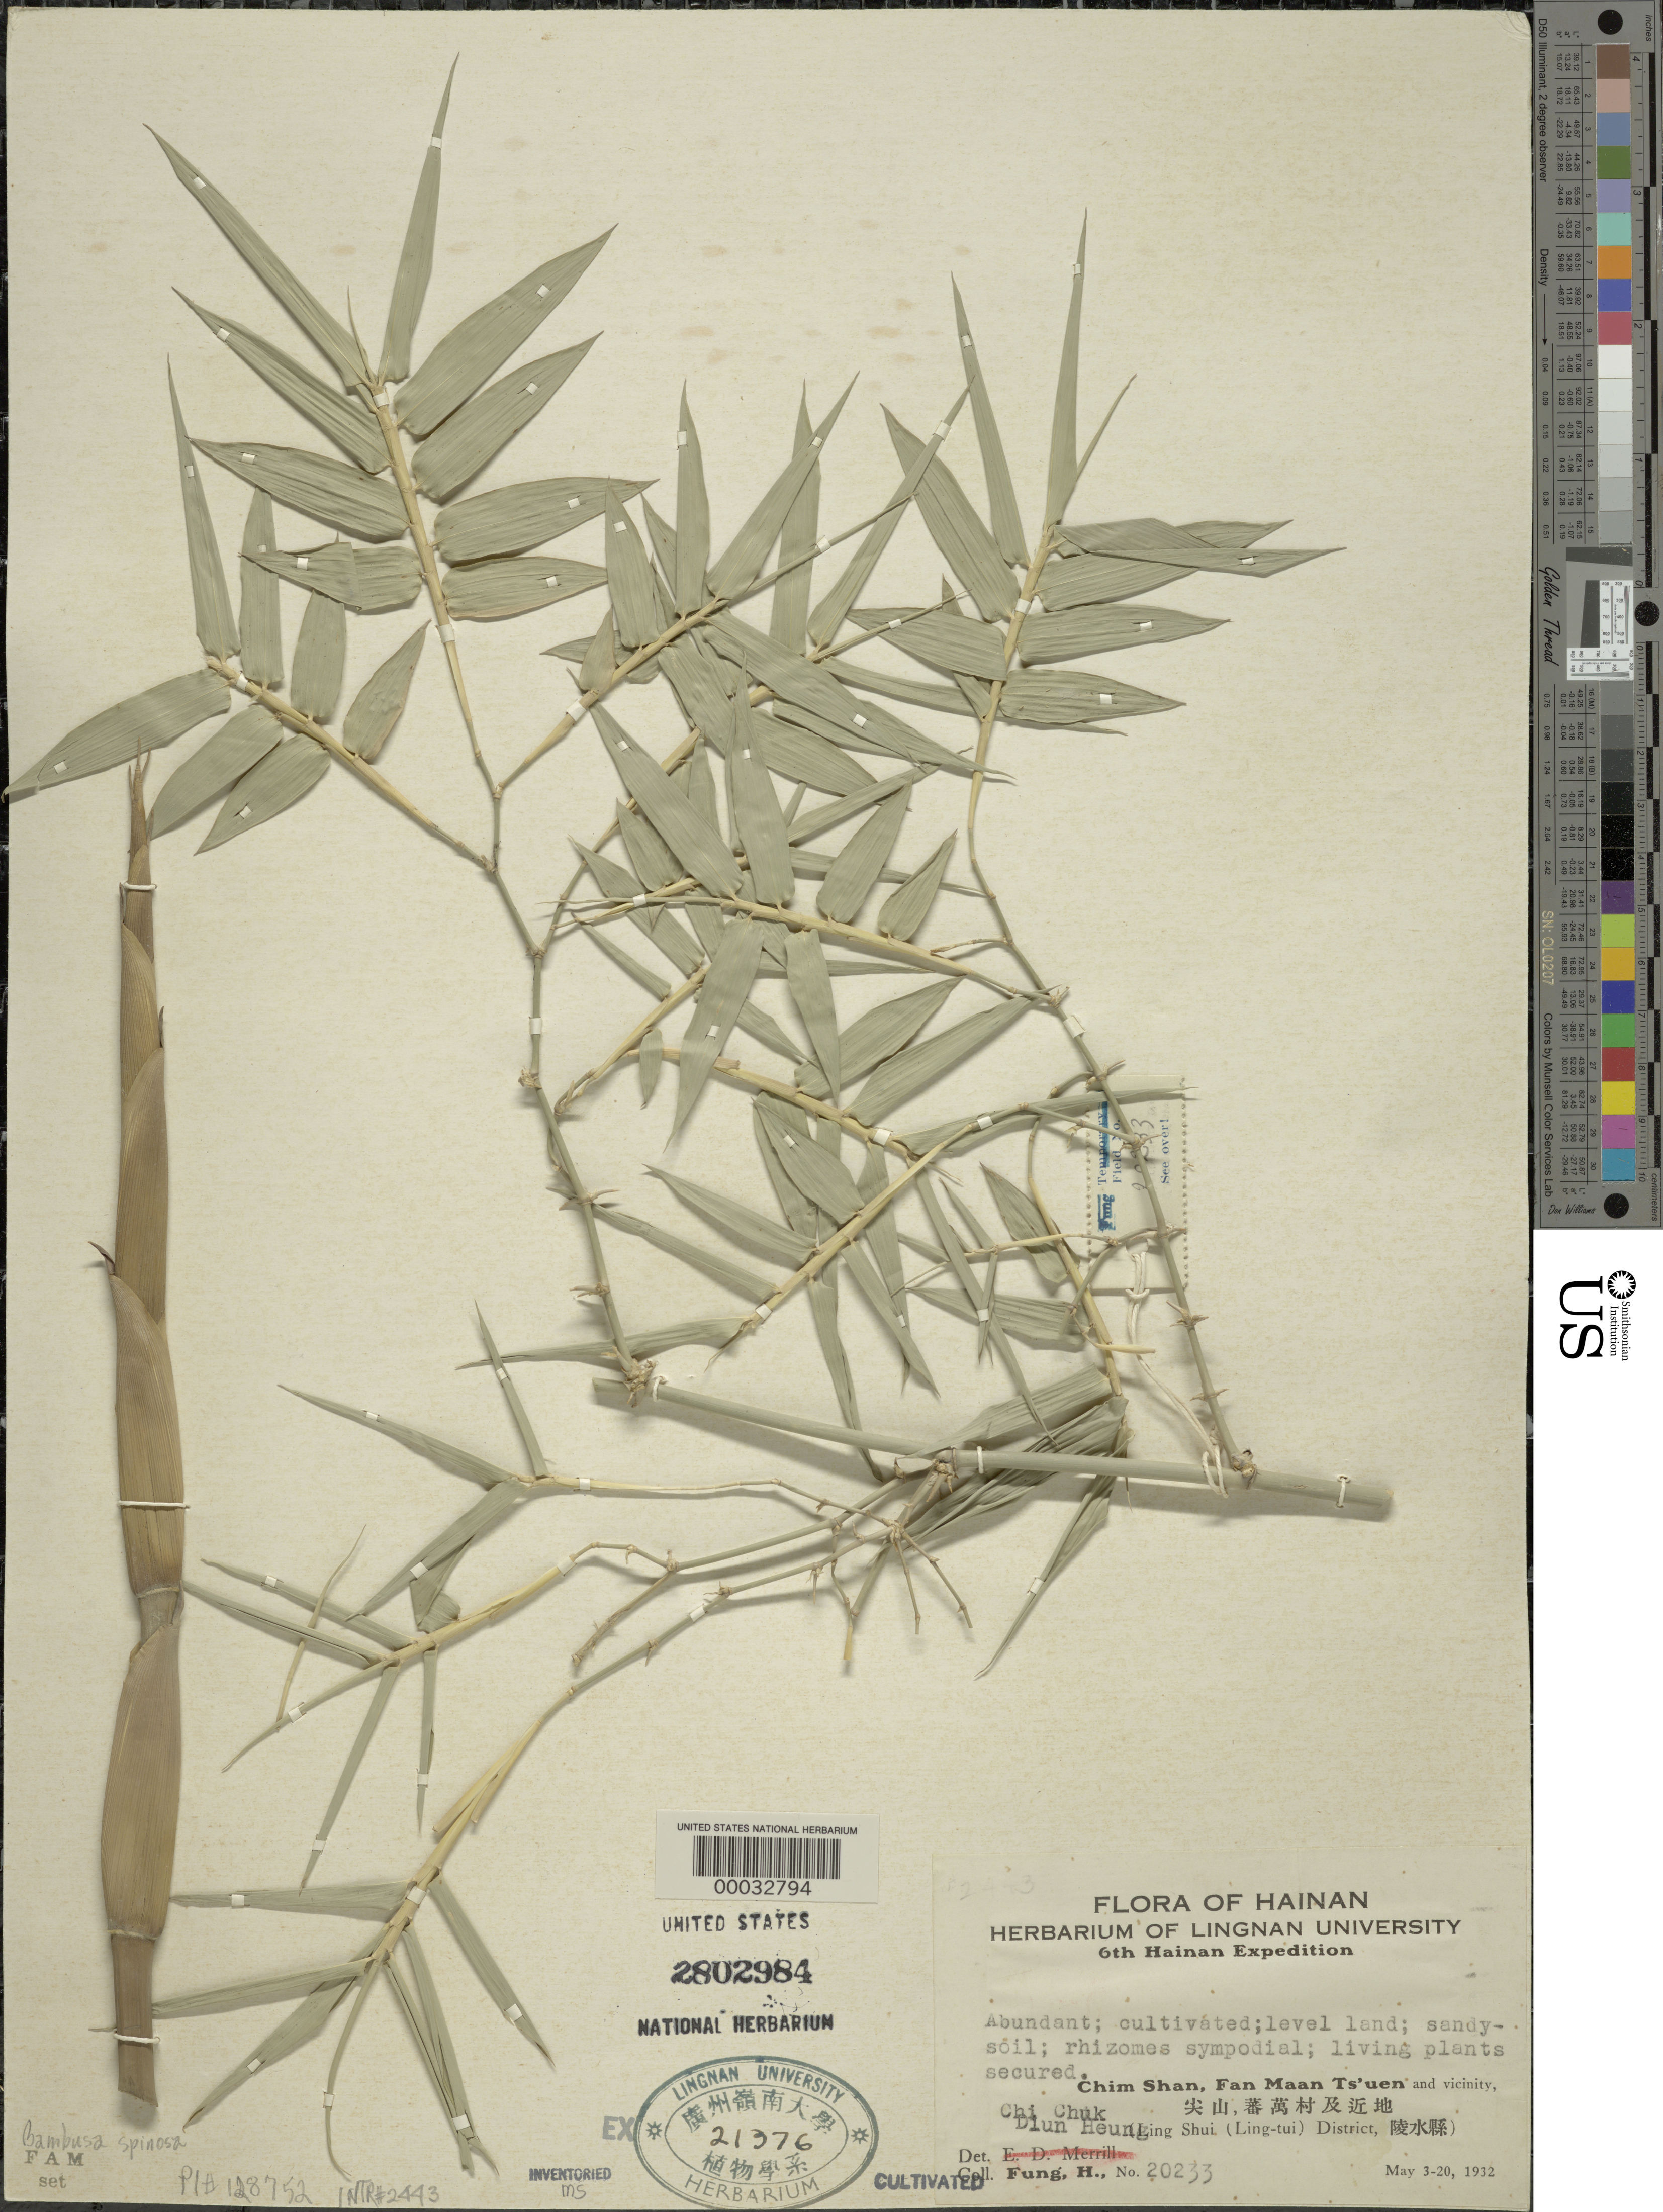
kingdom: Plantae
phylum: Tracheophyta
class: Liliopsida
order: Poales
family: Poaceae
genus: Bambusa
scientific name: Bambusa spinosa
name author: Roxb.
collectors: H. L. Fung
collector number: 20233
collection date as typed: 03 May 1932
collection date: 1932-05-03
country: China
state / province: Hainan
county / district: Ling Shui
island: Hainan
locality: Chim Shan, Fan Maan Ts'uen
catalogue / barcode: US 2802984